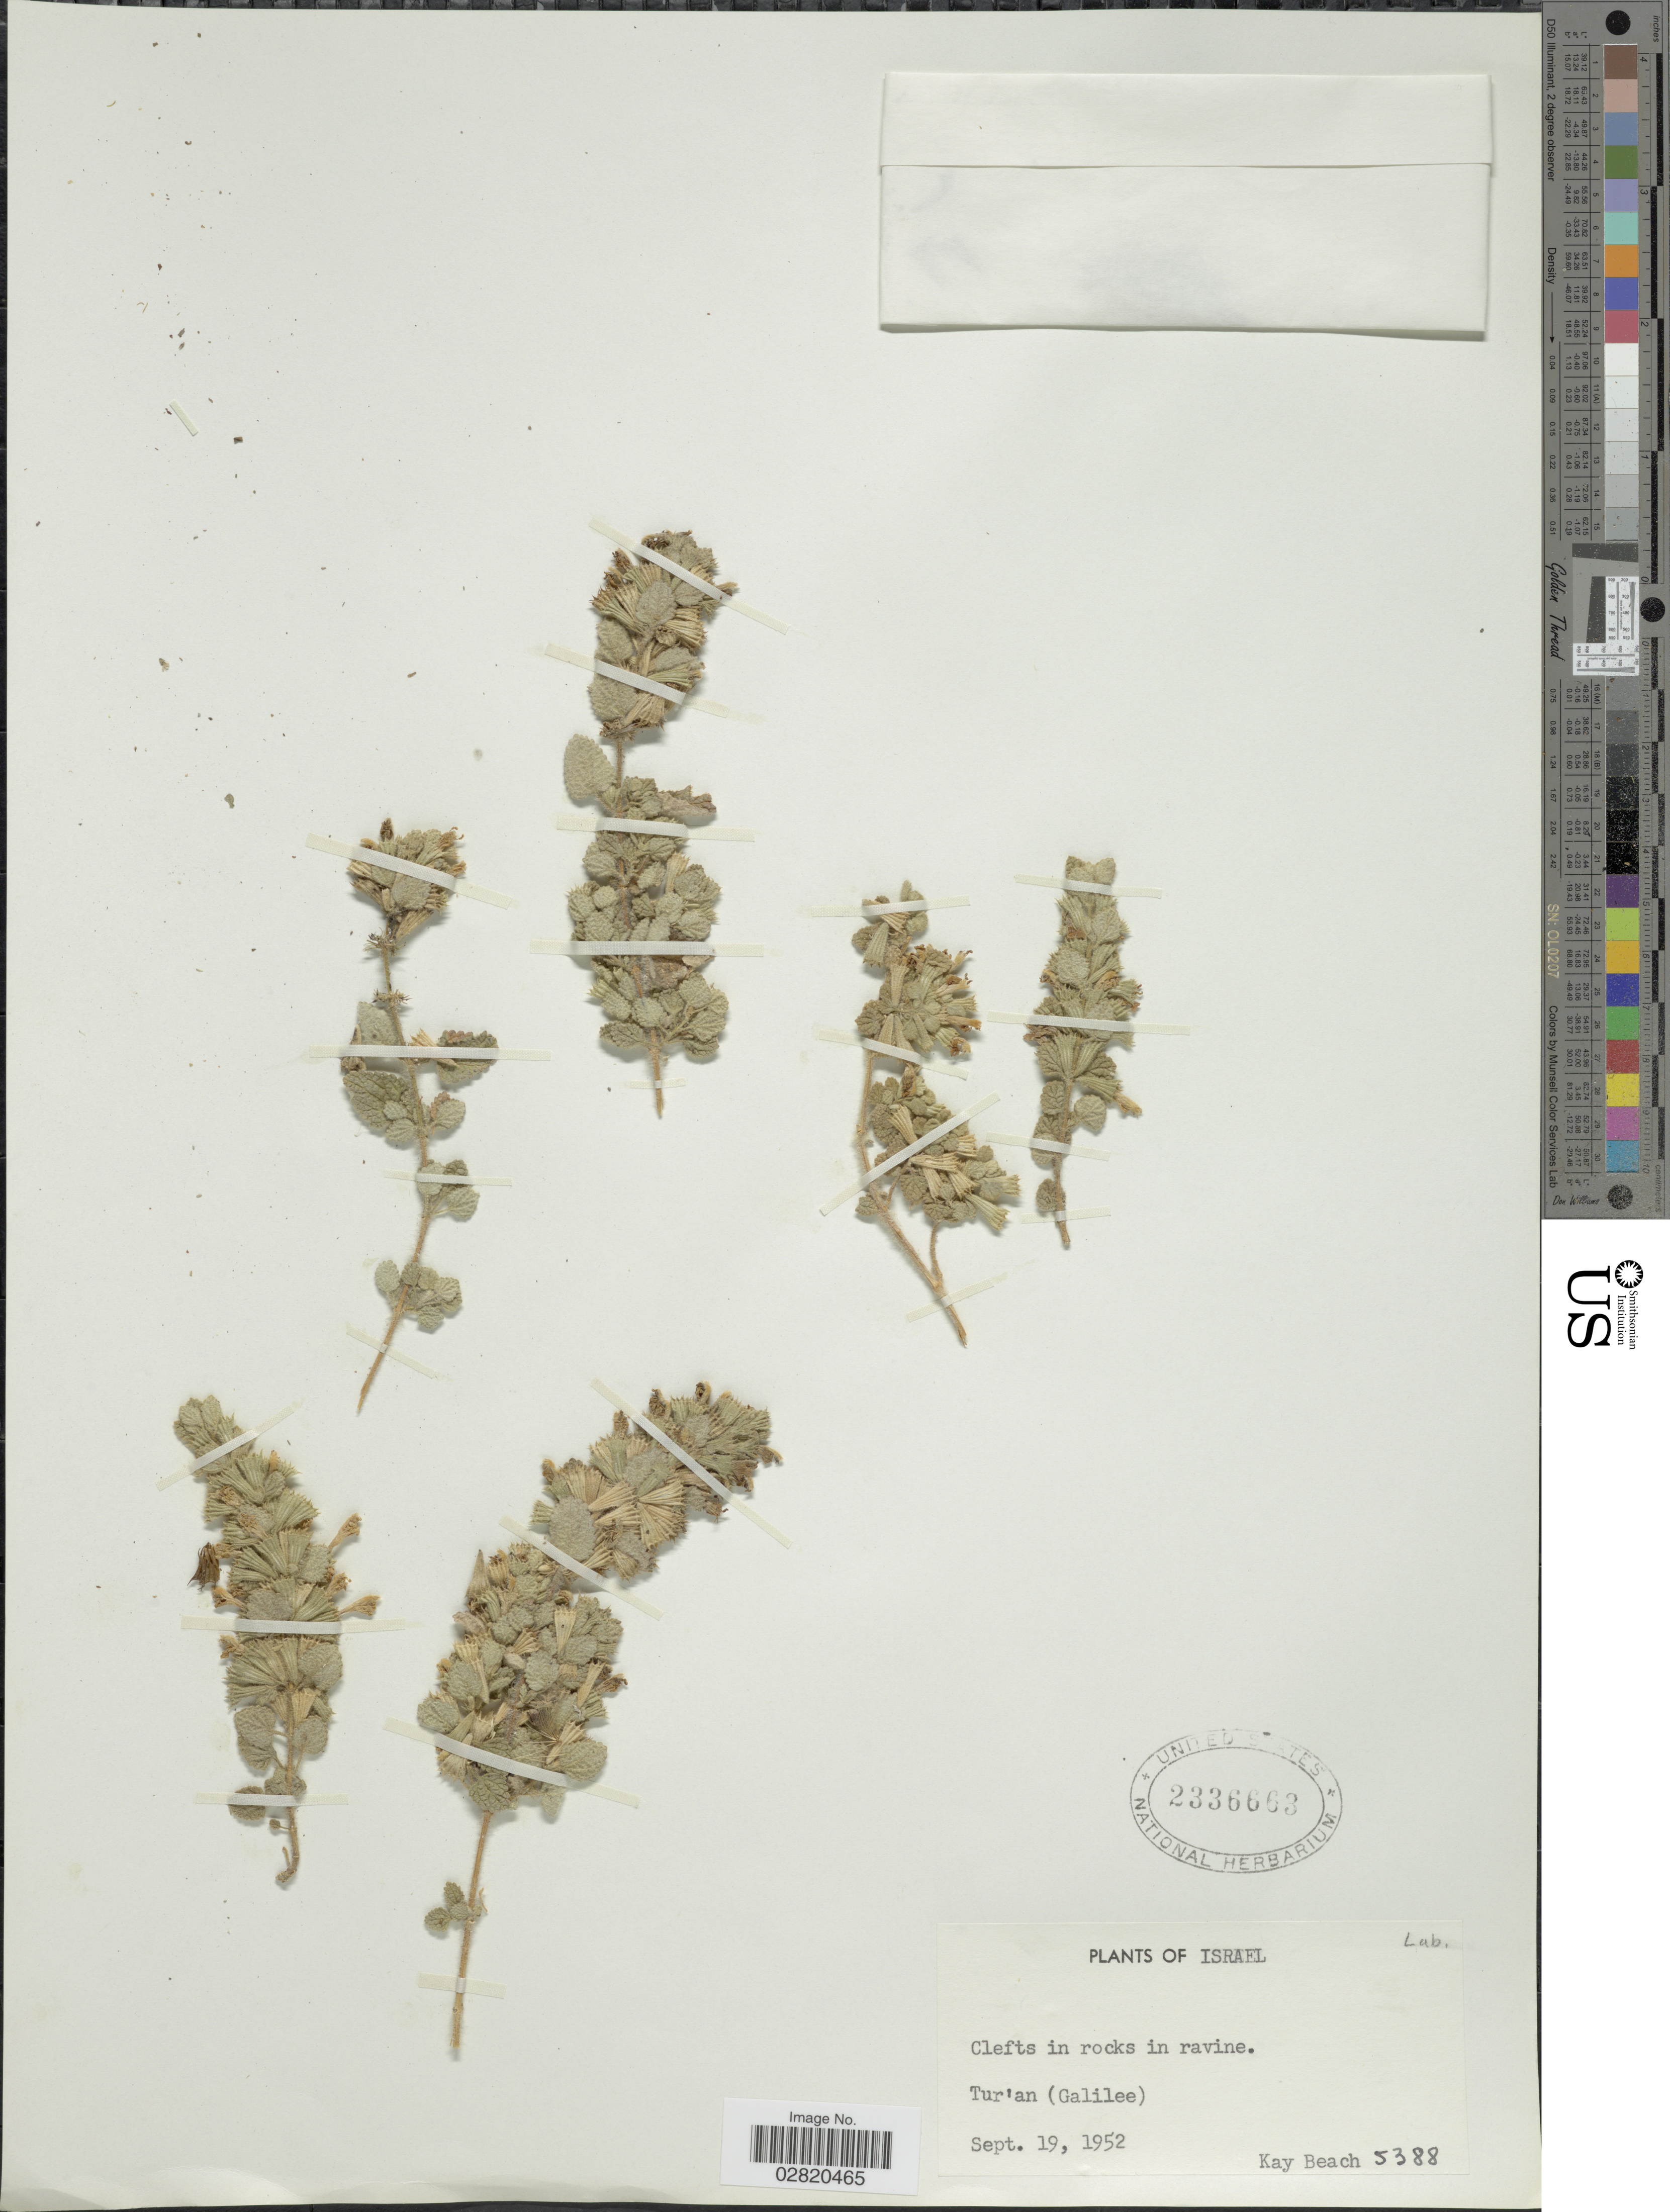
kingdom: Plantae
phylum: Tracheophyta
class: Magnoliopsida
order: Lamiales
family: Lamiaceae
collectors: K. H. Beach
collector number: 5388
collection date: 1952-09-19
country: Israel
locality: Clefts in rocks in ravine. Tur'an (Galilee).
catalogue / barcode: US 2336663